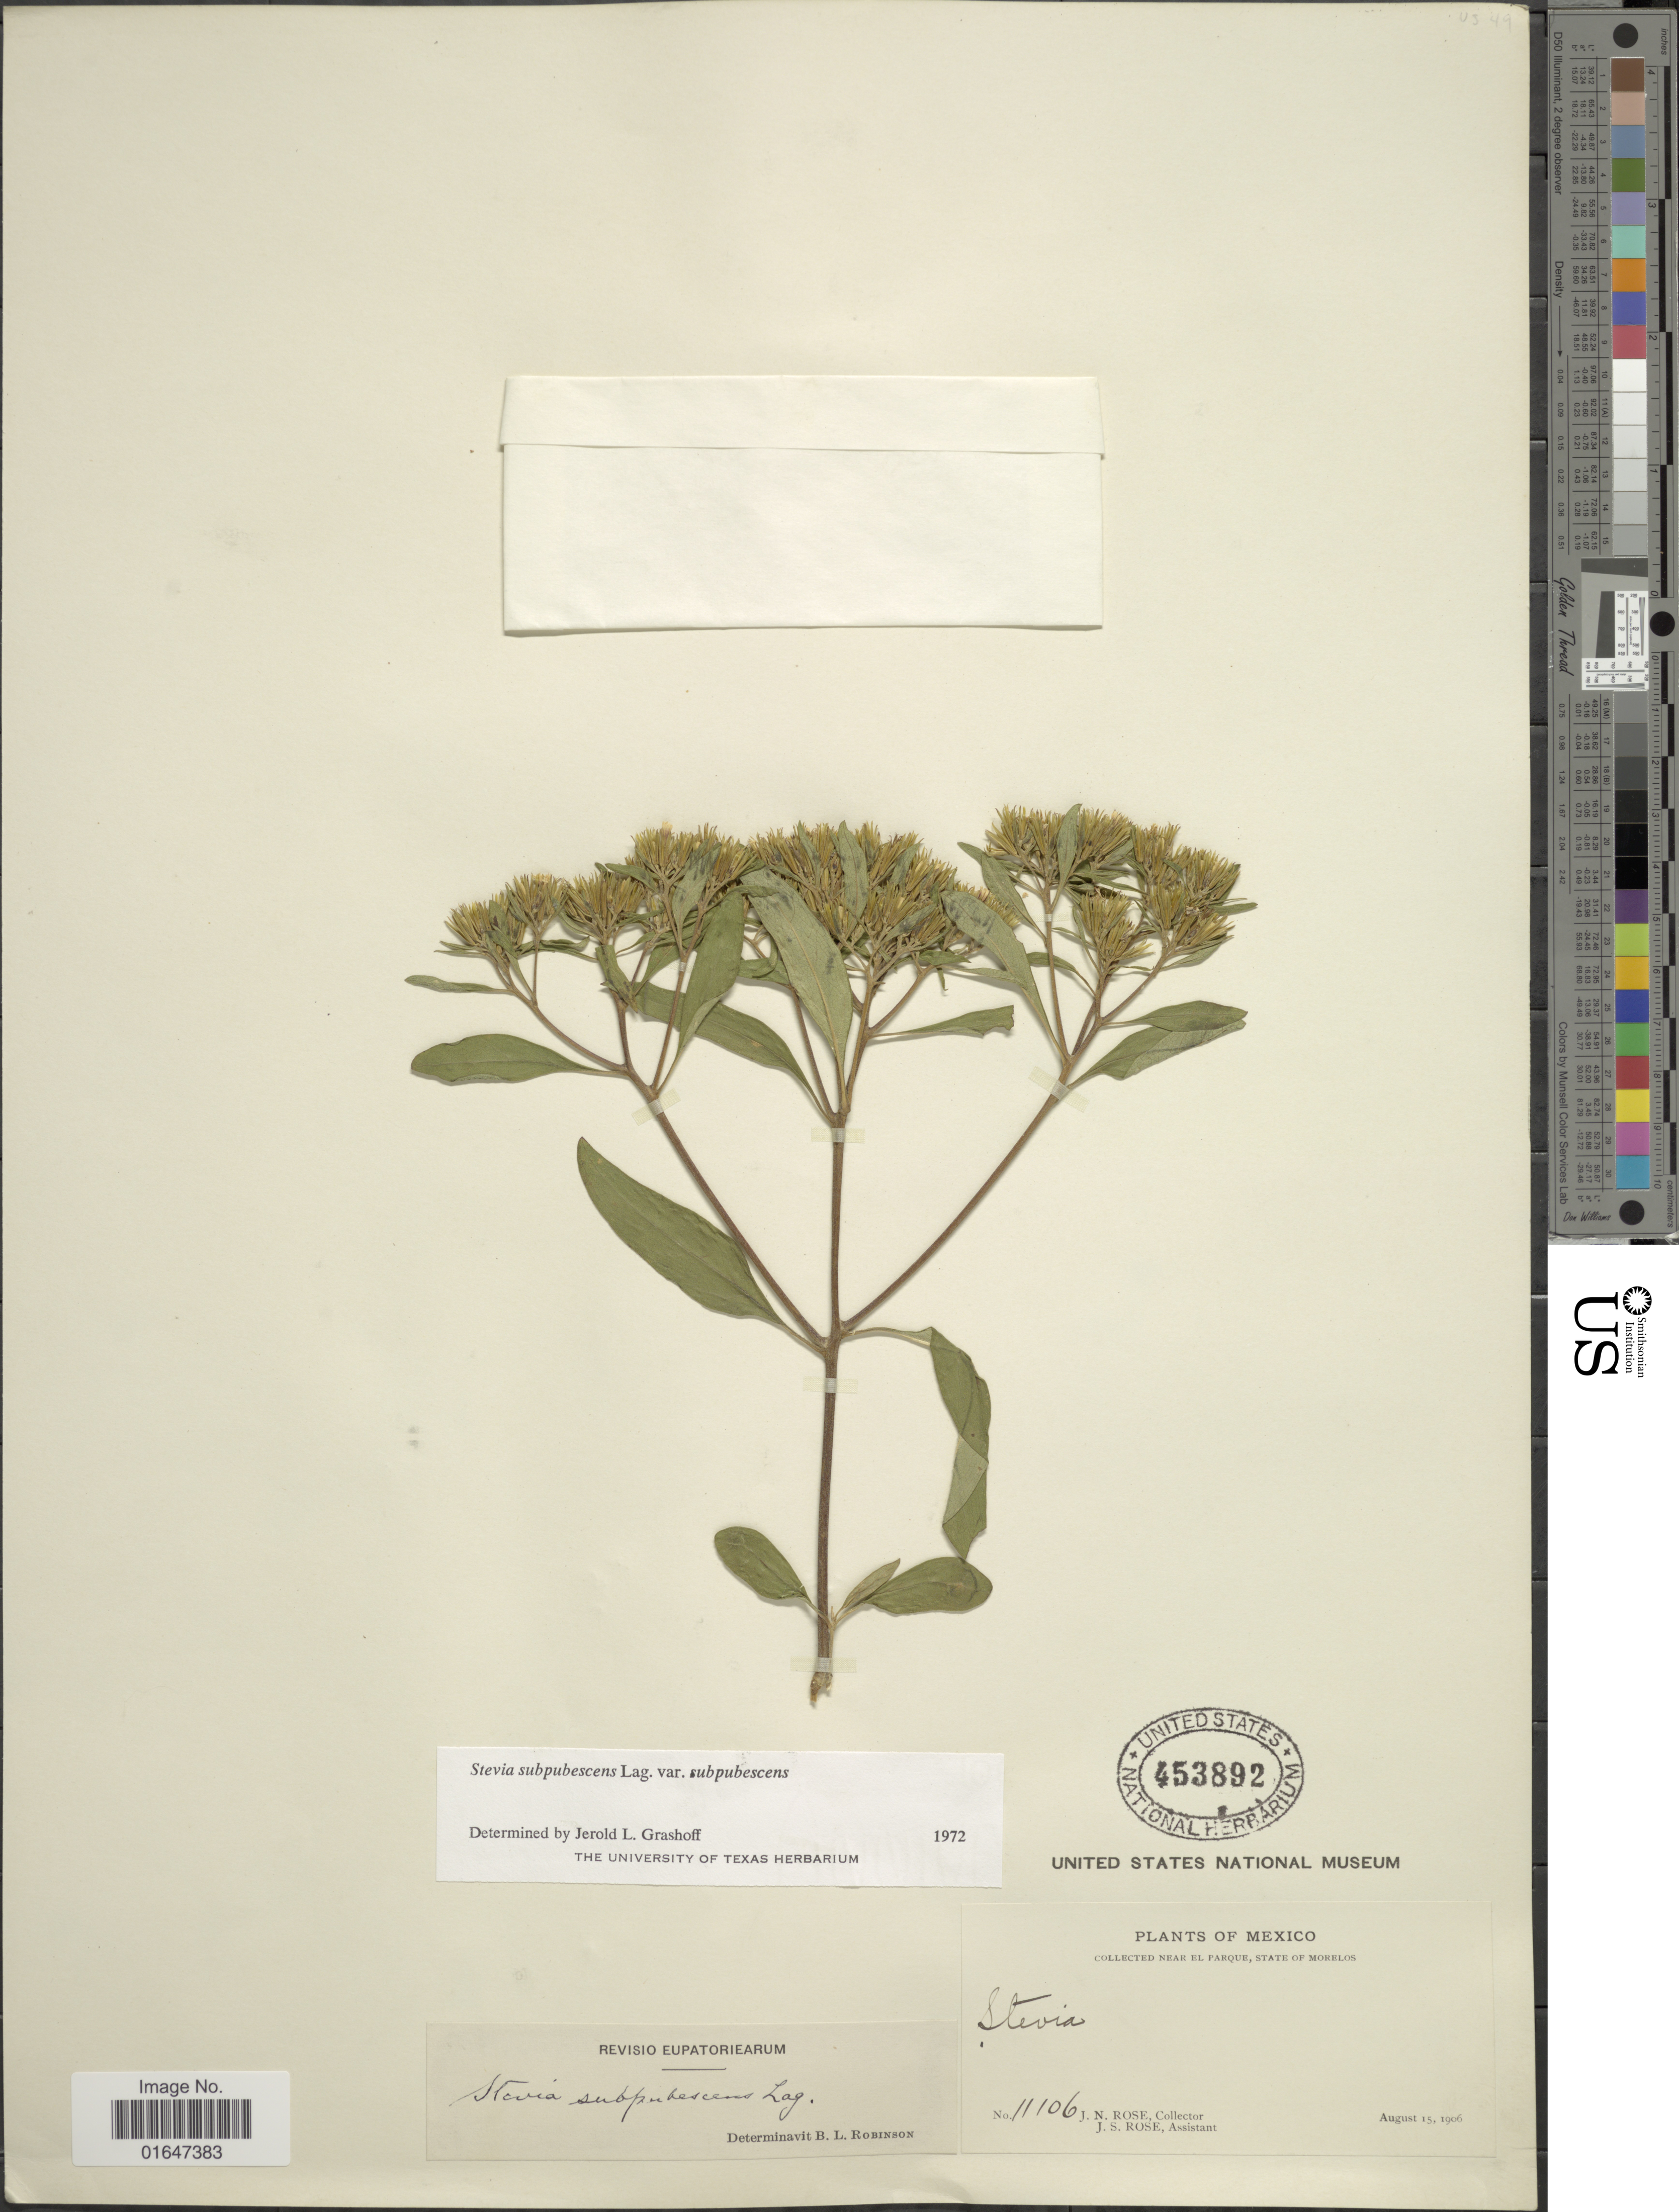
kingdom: Plantae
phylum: Tracheophyta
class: Magnoliopsida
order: Asterales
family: Asteraceae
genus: Stevia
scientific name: Stevia subpubescens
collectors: J. N. Rose & J. S. Rose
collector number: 11106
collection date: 1906-08-15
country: Mexico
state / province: Morelos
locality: Near el Parque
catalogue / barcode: US 453892